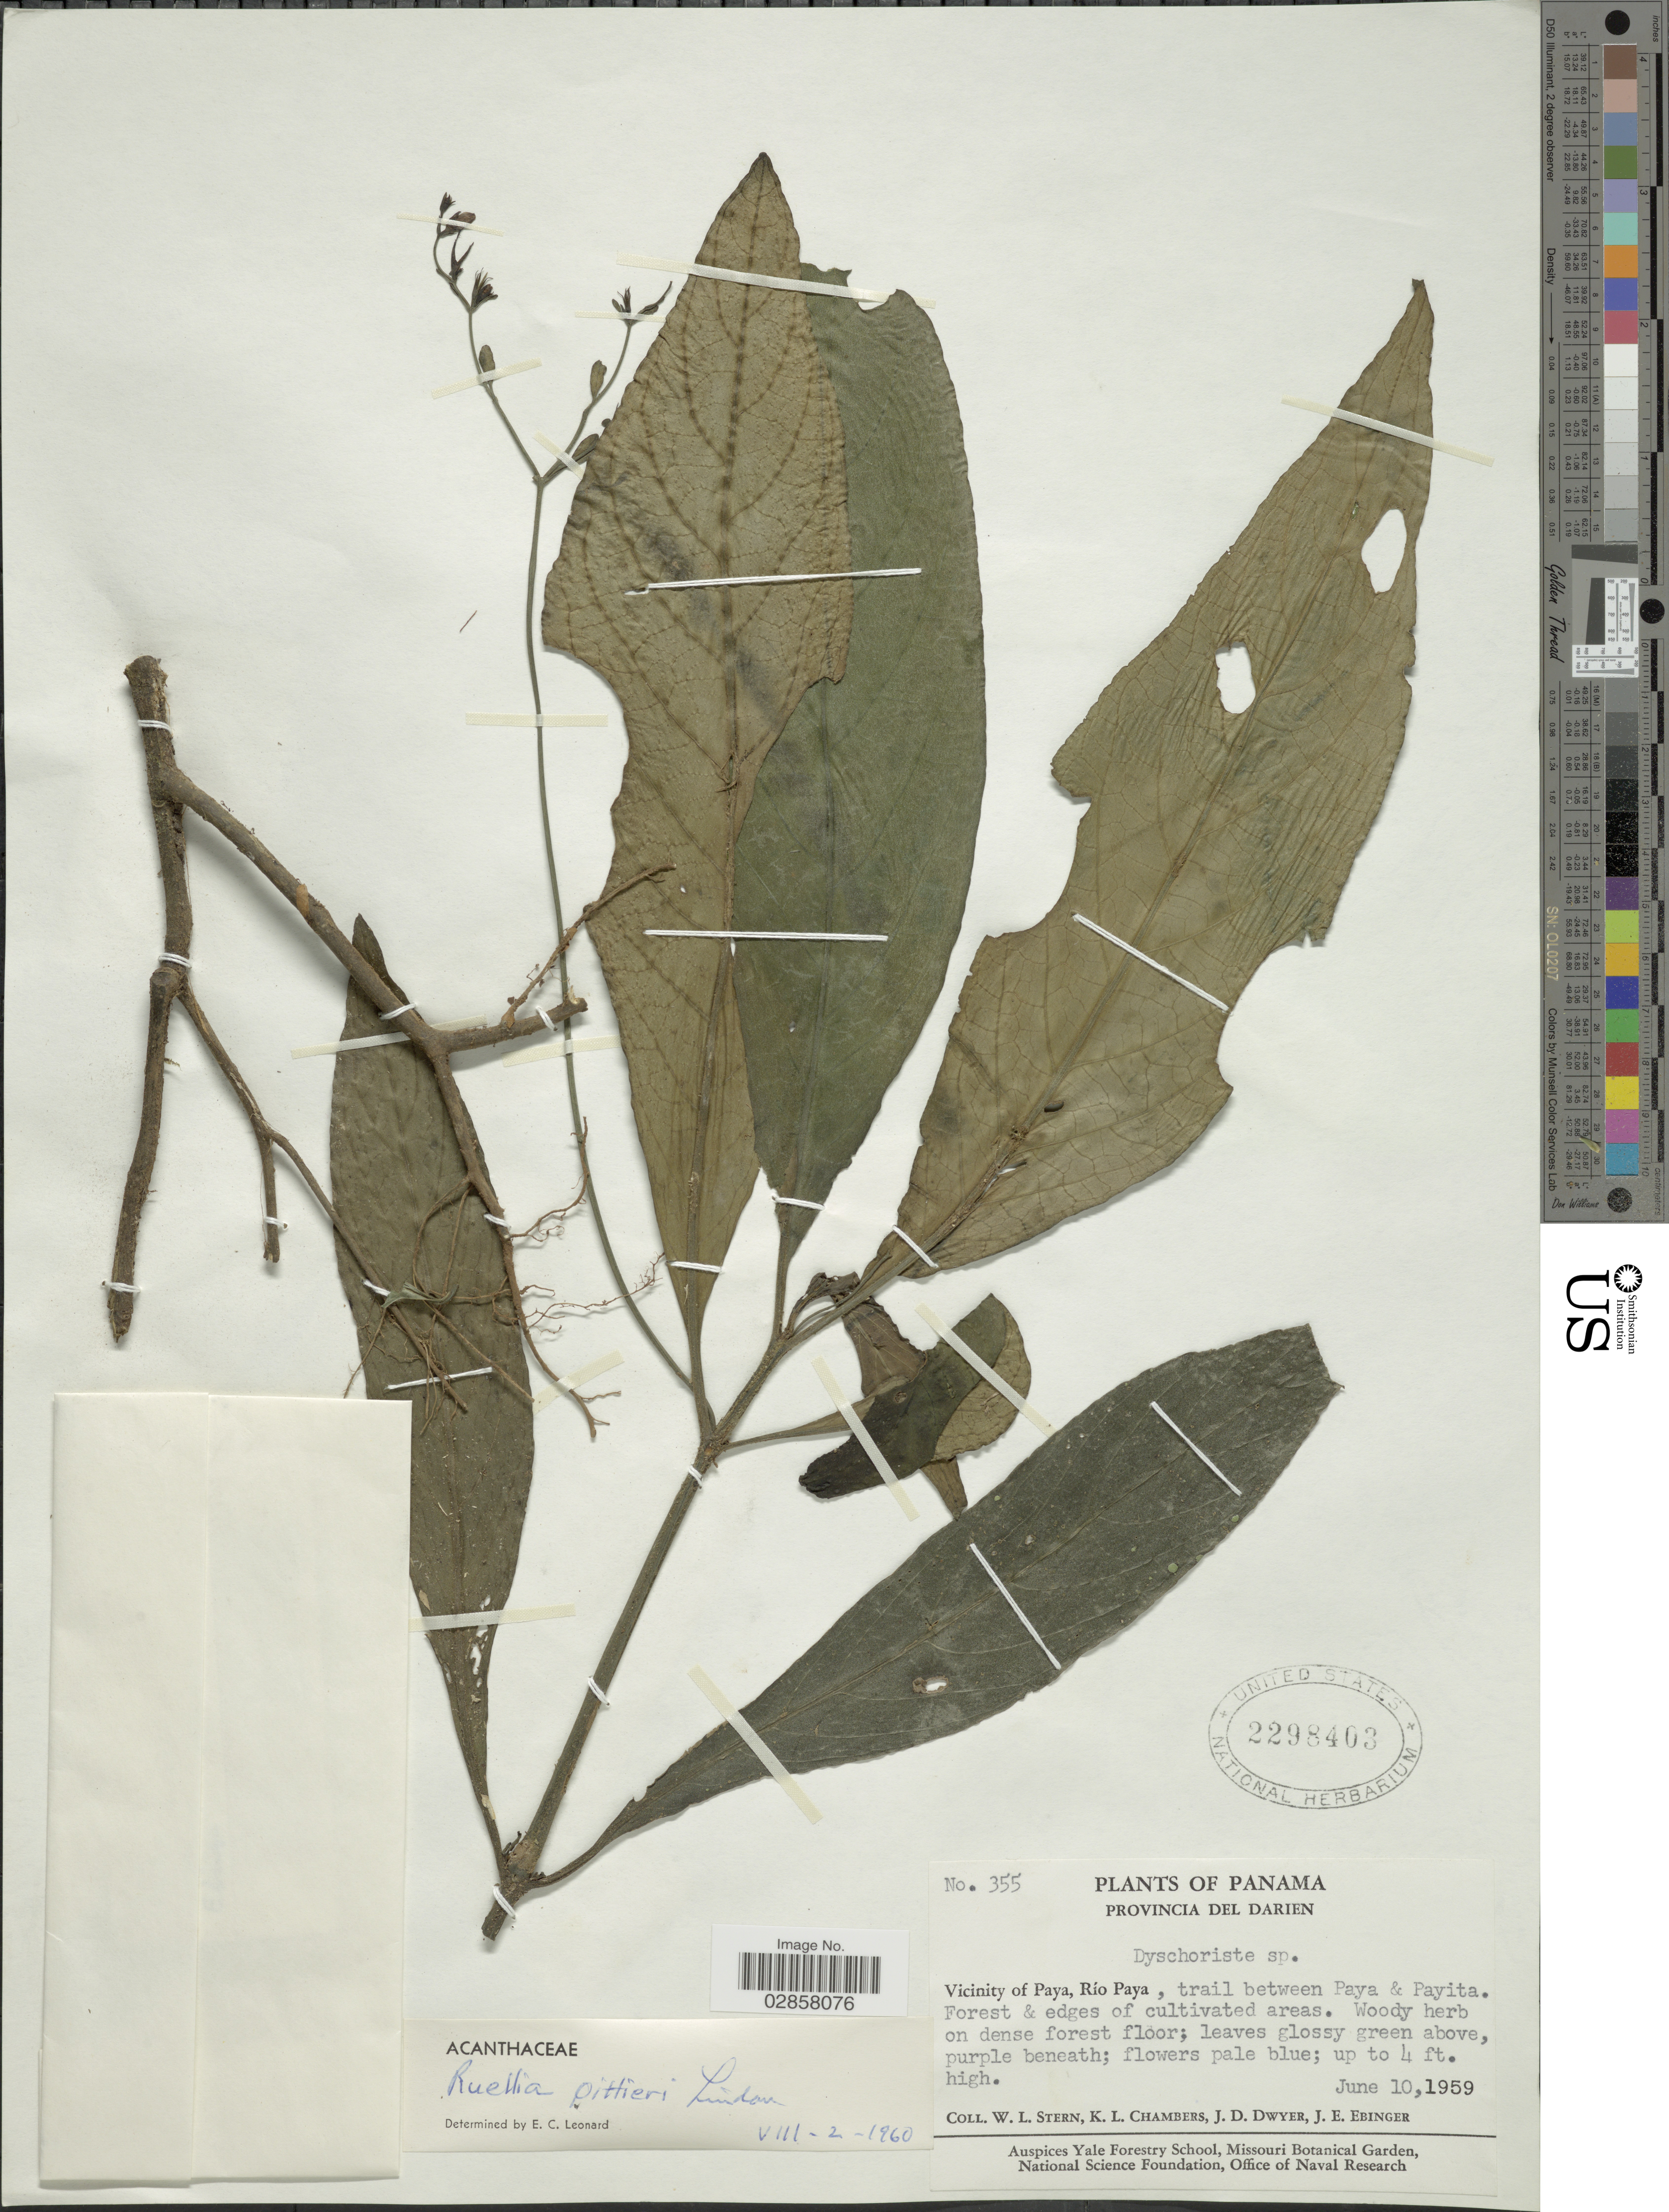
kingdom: Plantae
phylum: Tracheophyta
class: Magnoliopsida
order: Lamiales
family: Acanthaceae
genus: Ruellia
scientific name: Ruellia pittieri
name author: Lindau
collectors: W. L. Stern, K. Chambers, J. D. Dwyer & J. Ebinger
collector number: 355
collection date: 1959-06-10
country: Panama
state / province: Darién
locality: Vicinity of Paya, Río Paya, trail between Paya & Payita.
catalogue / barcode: US 2298403